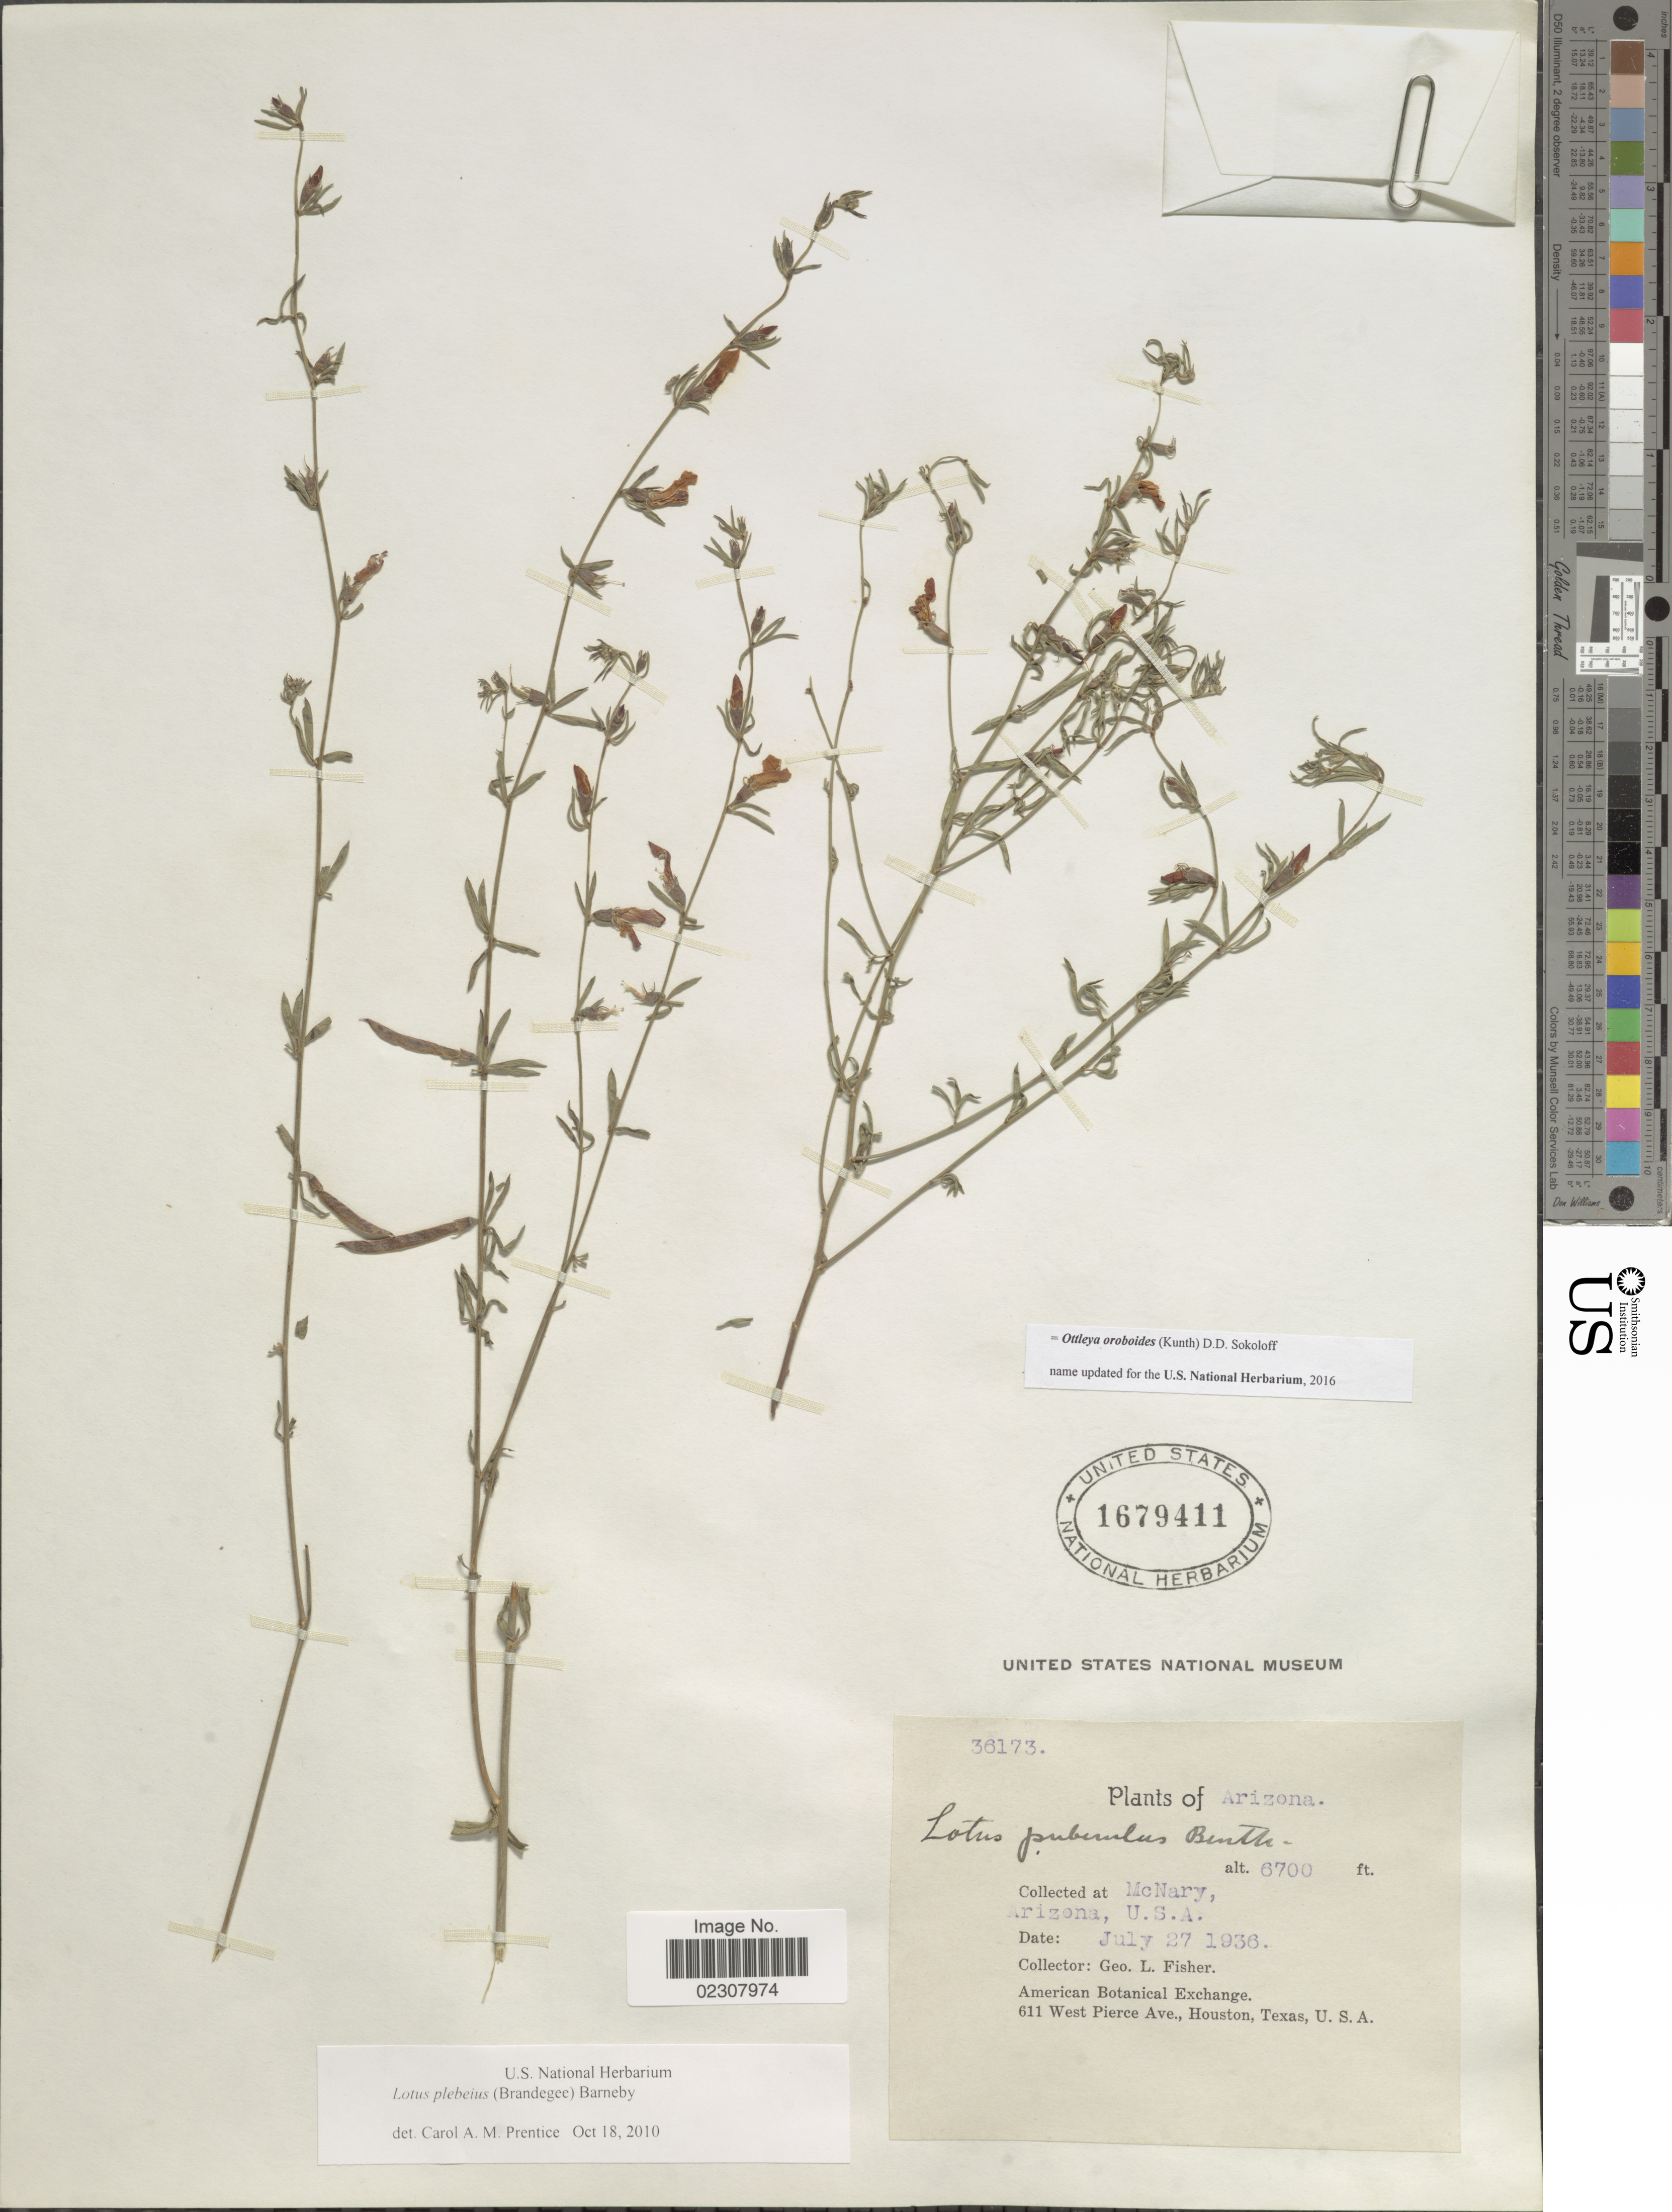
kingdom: Plantae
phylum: Tracheophyta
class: Magnoliopsida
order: Fabales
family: Fabaceae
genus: Ottleya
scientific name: Ottleya oroboides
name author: (Kunth) D.D. Sokoloff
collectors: G. L. Fisher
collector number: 36173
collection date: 1936-07-27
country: United States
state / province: Arizona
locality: McNary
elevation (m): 2042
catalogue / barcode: US 1679411